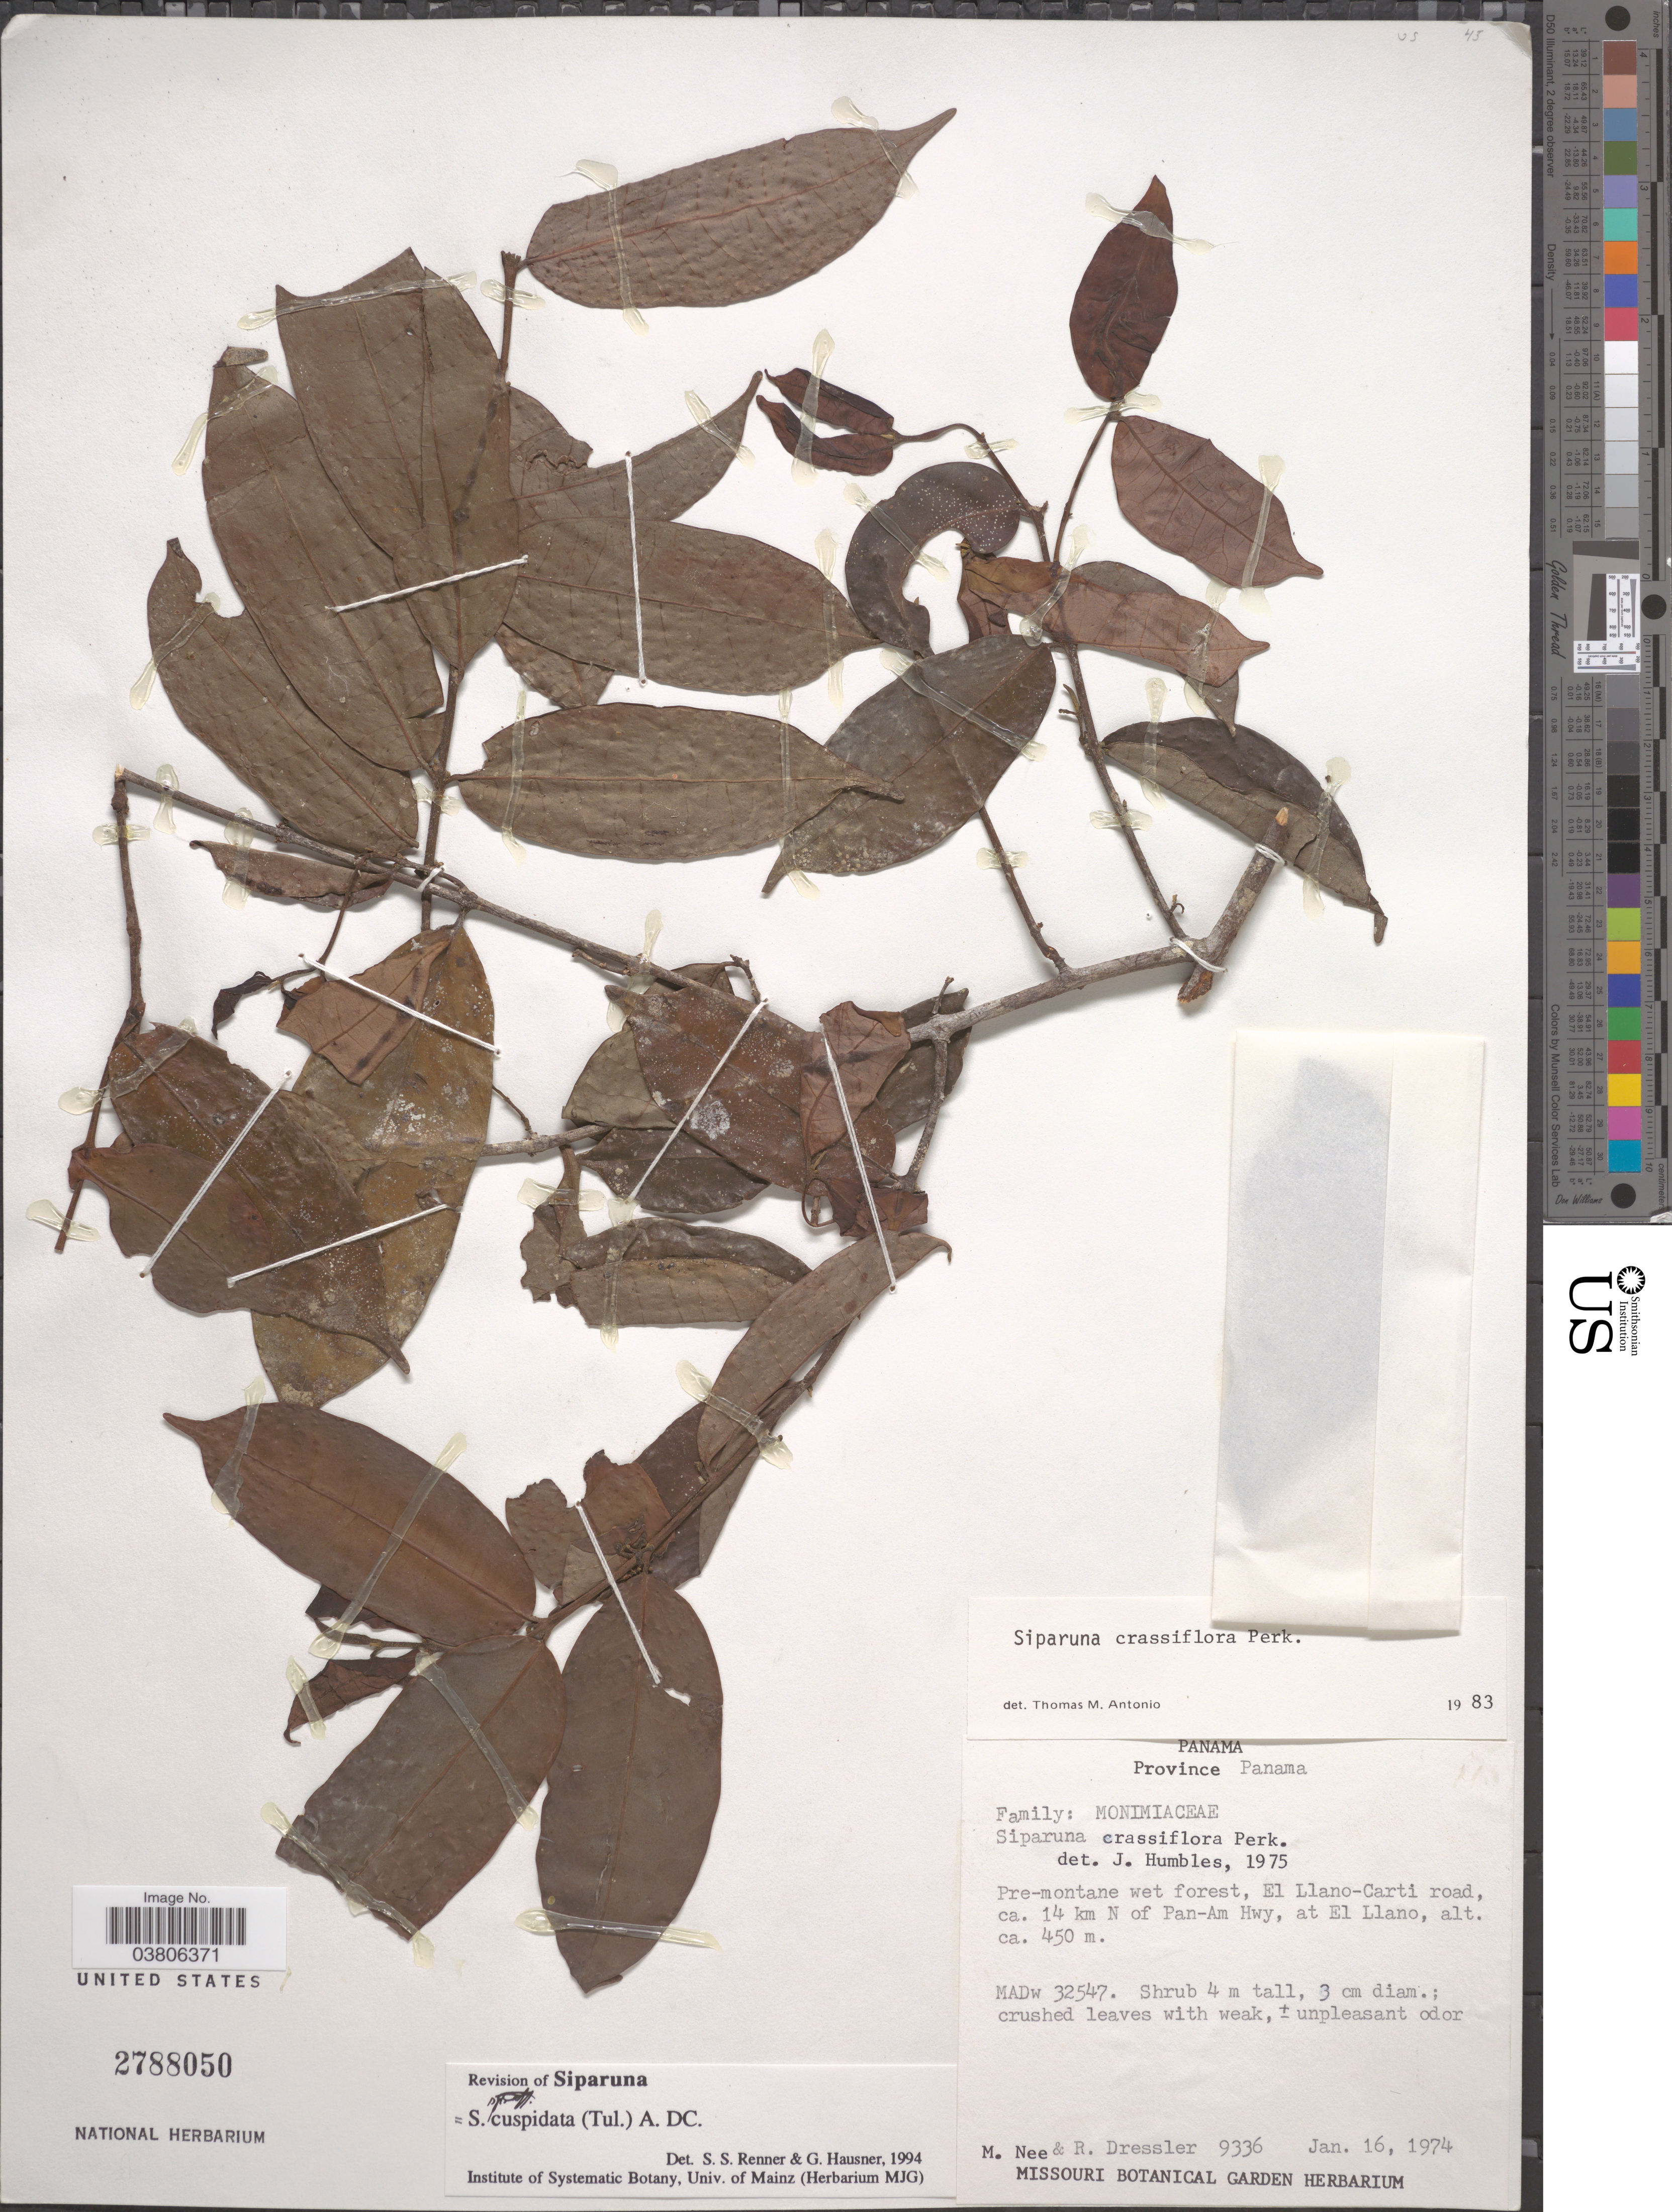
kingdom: Plantae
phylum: Tracheophyta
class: Magnoliopsida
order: Laurales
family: Siparunaceae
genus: Siparuna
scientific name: Siparuna cuspidata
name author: (Tul.) A. DC.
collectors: M. Nee & R. Dressler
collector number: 9336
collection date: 1974-01-16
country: Panama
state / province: Panamá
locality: El Llano-Carti road, ca. 14 km N of Pan-Am Hwy, at El Llano.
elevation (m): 450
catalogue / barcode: US 2788050